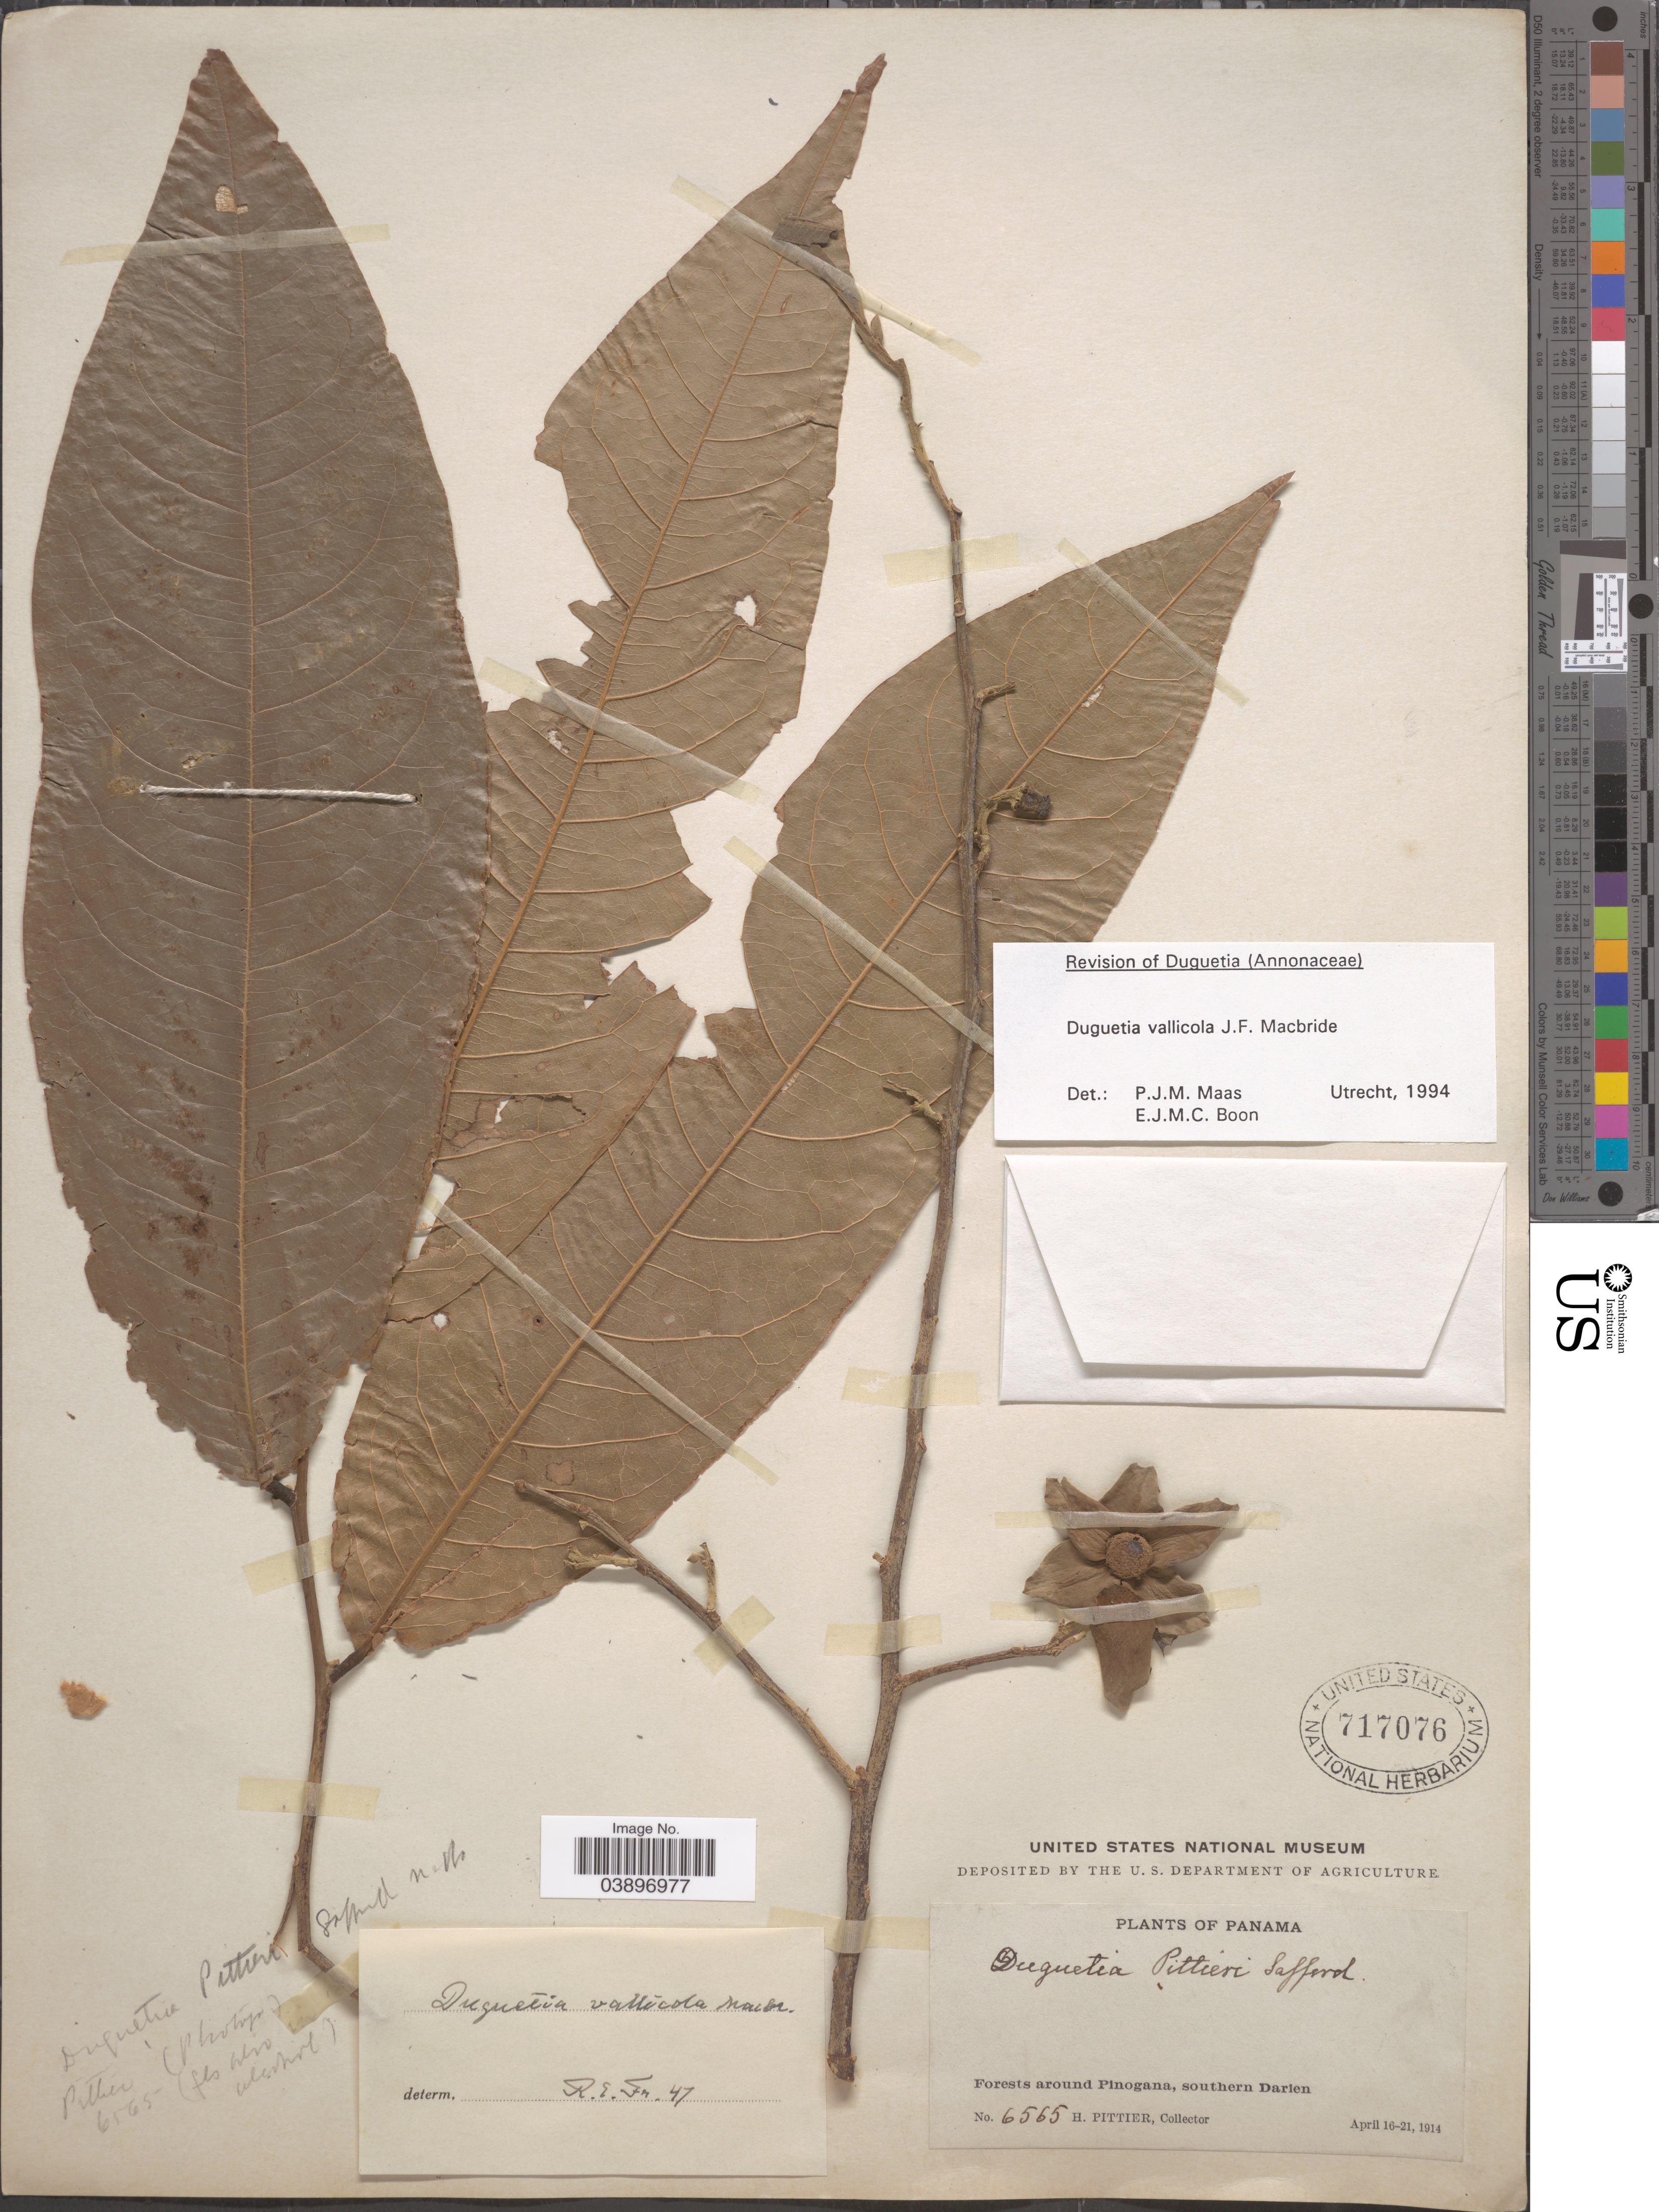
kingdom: Plantae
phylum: Tracheophyta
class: Magnoliopsida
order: Magnoliales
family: Annonaceae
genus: Duguetia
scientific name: Duguetia vallicola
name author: J.F. Macbr.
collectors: H. F. Pittier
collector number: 6565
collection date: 1914-04-16/1914-04-21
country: Panama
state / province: Darien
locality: Forests around Pinogana, southern Darien.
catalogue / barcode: US 717076